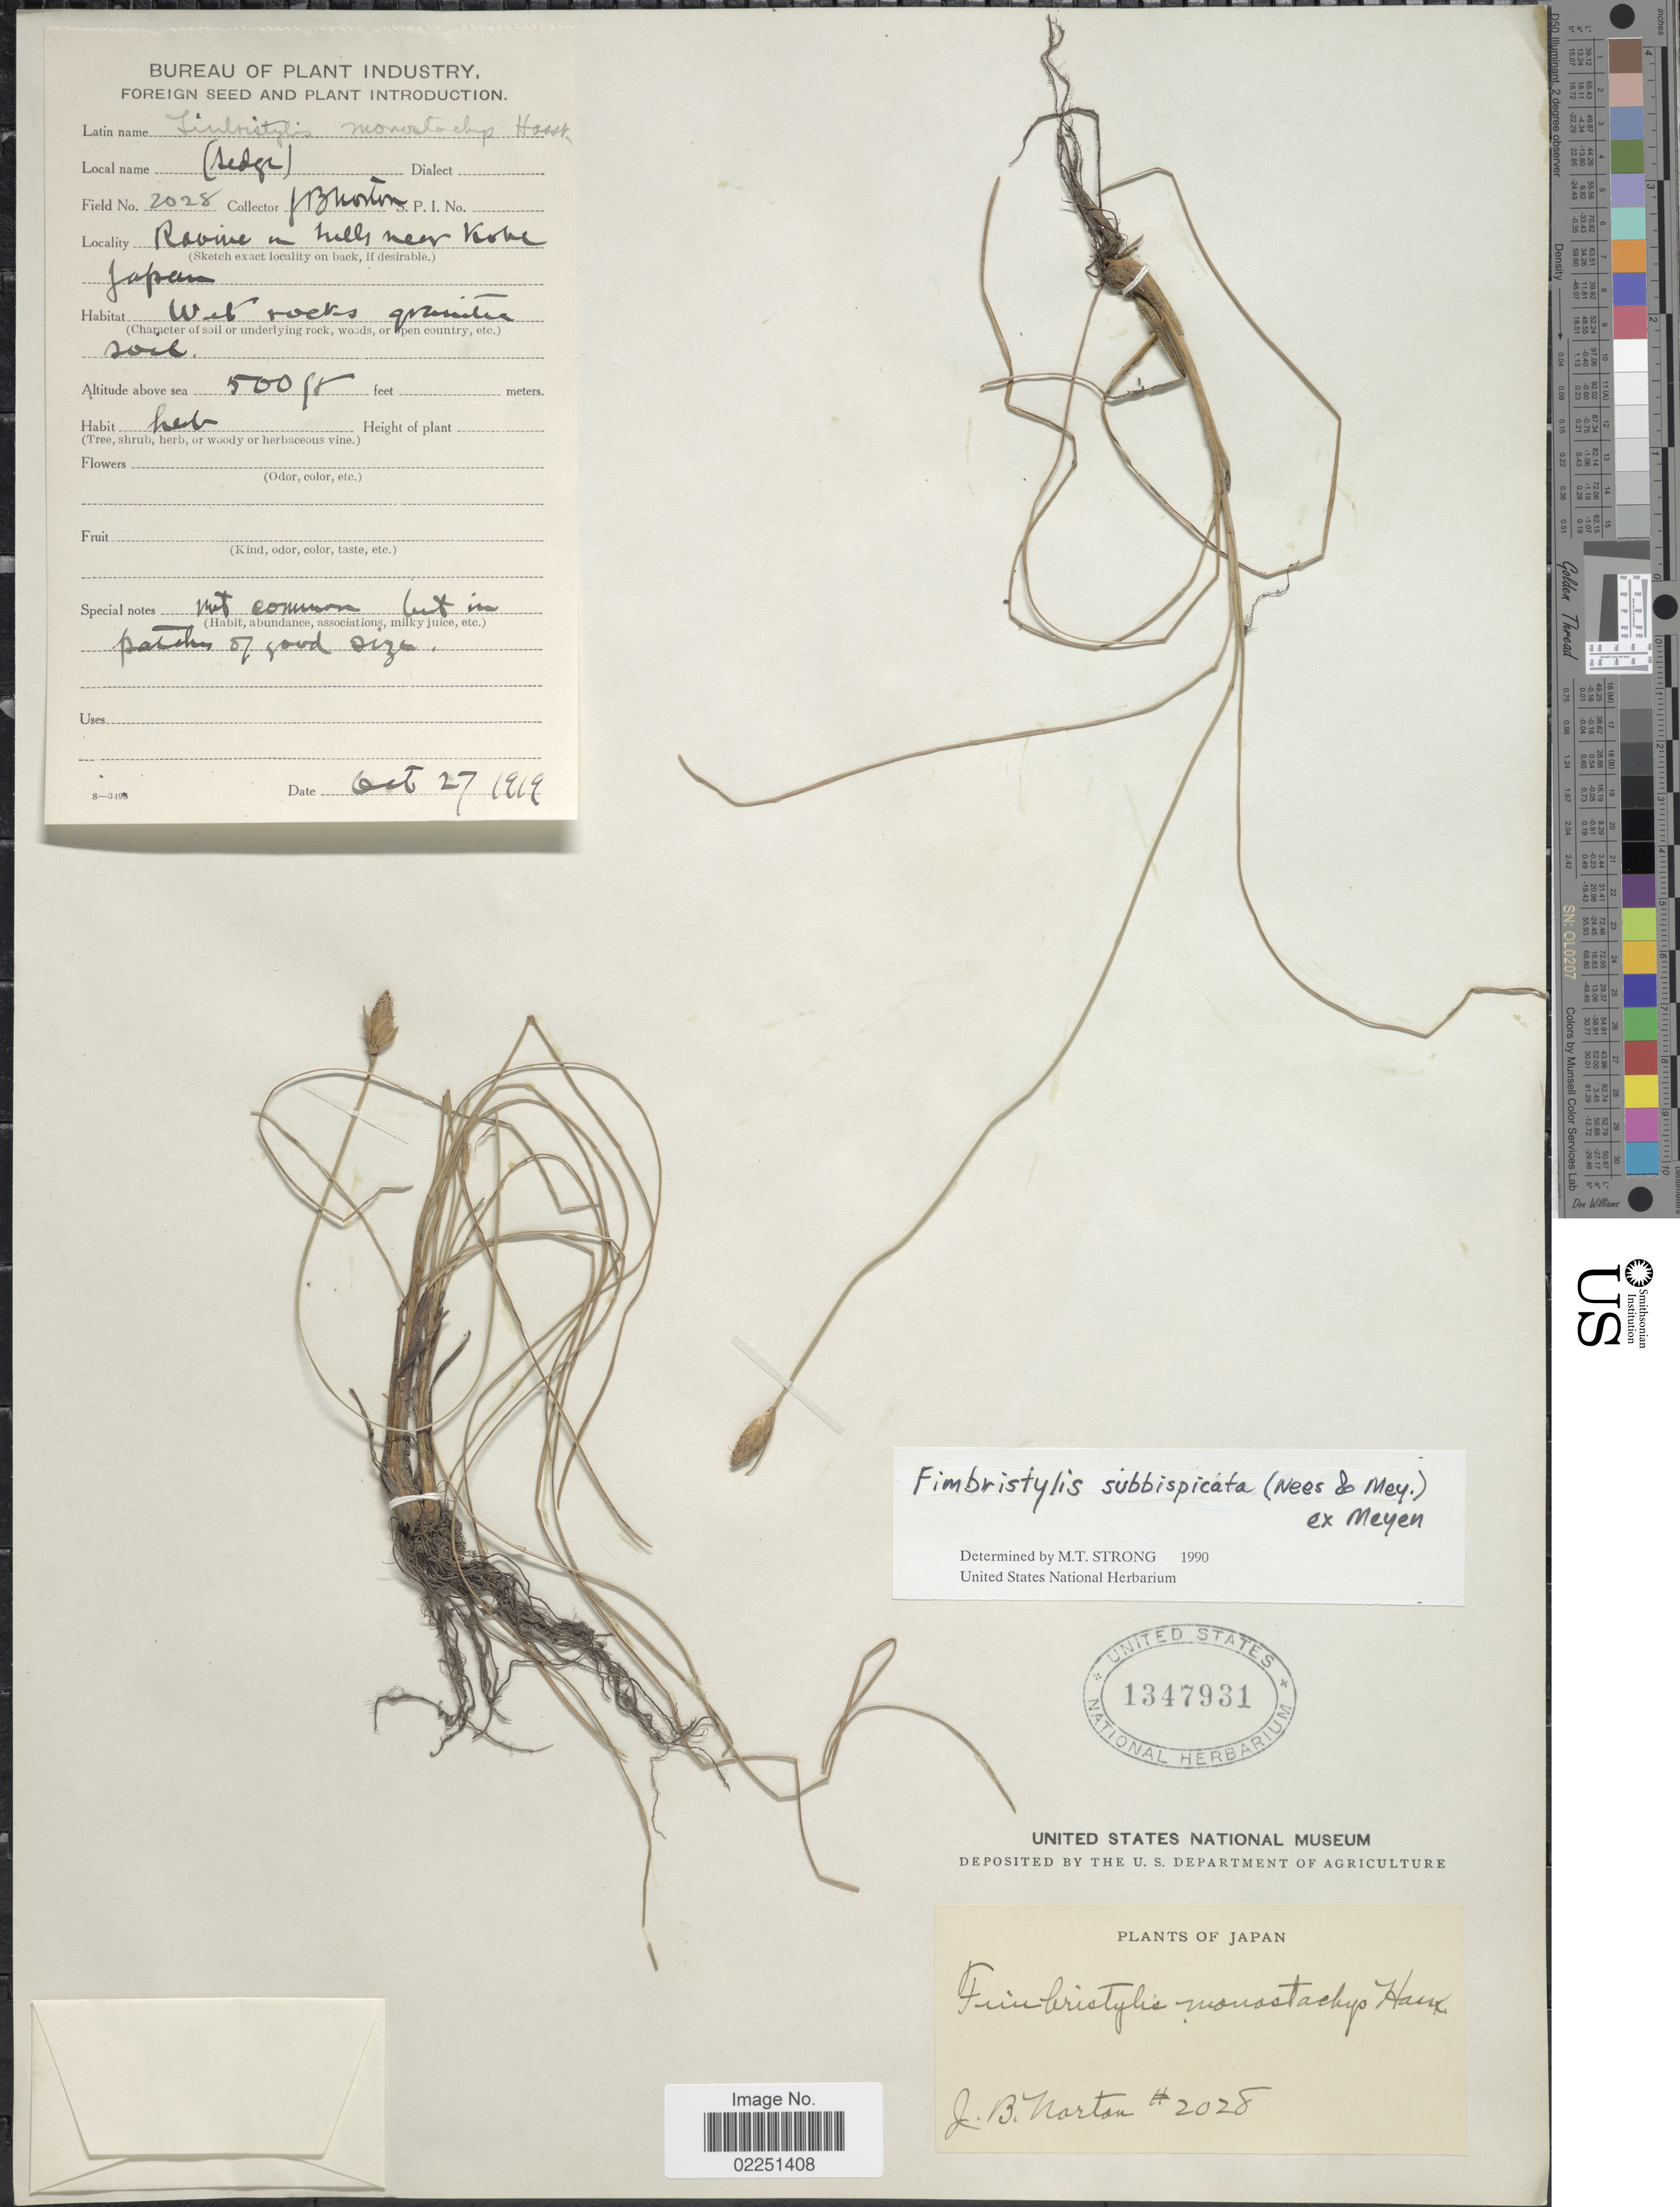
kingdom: Plantae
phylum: Tracheophyta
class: Liliopsida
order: Poales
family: Cyperaceae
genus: Fimbristylis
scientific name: Fimbristylis subbispicata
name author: Nees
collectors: J. B. Norton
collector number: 2028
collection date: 1919-10-27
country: Japan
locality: Ravine in hills near Kohe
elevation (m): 152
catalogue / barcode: US 1347931